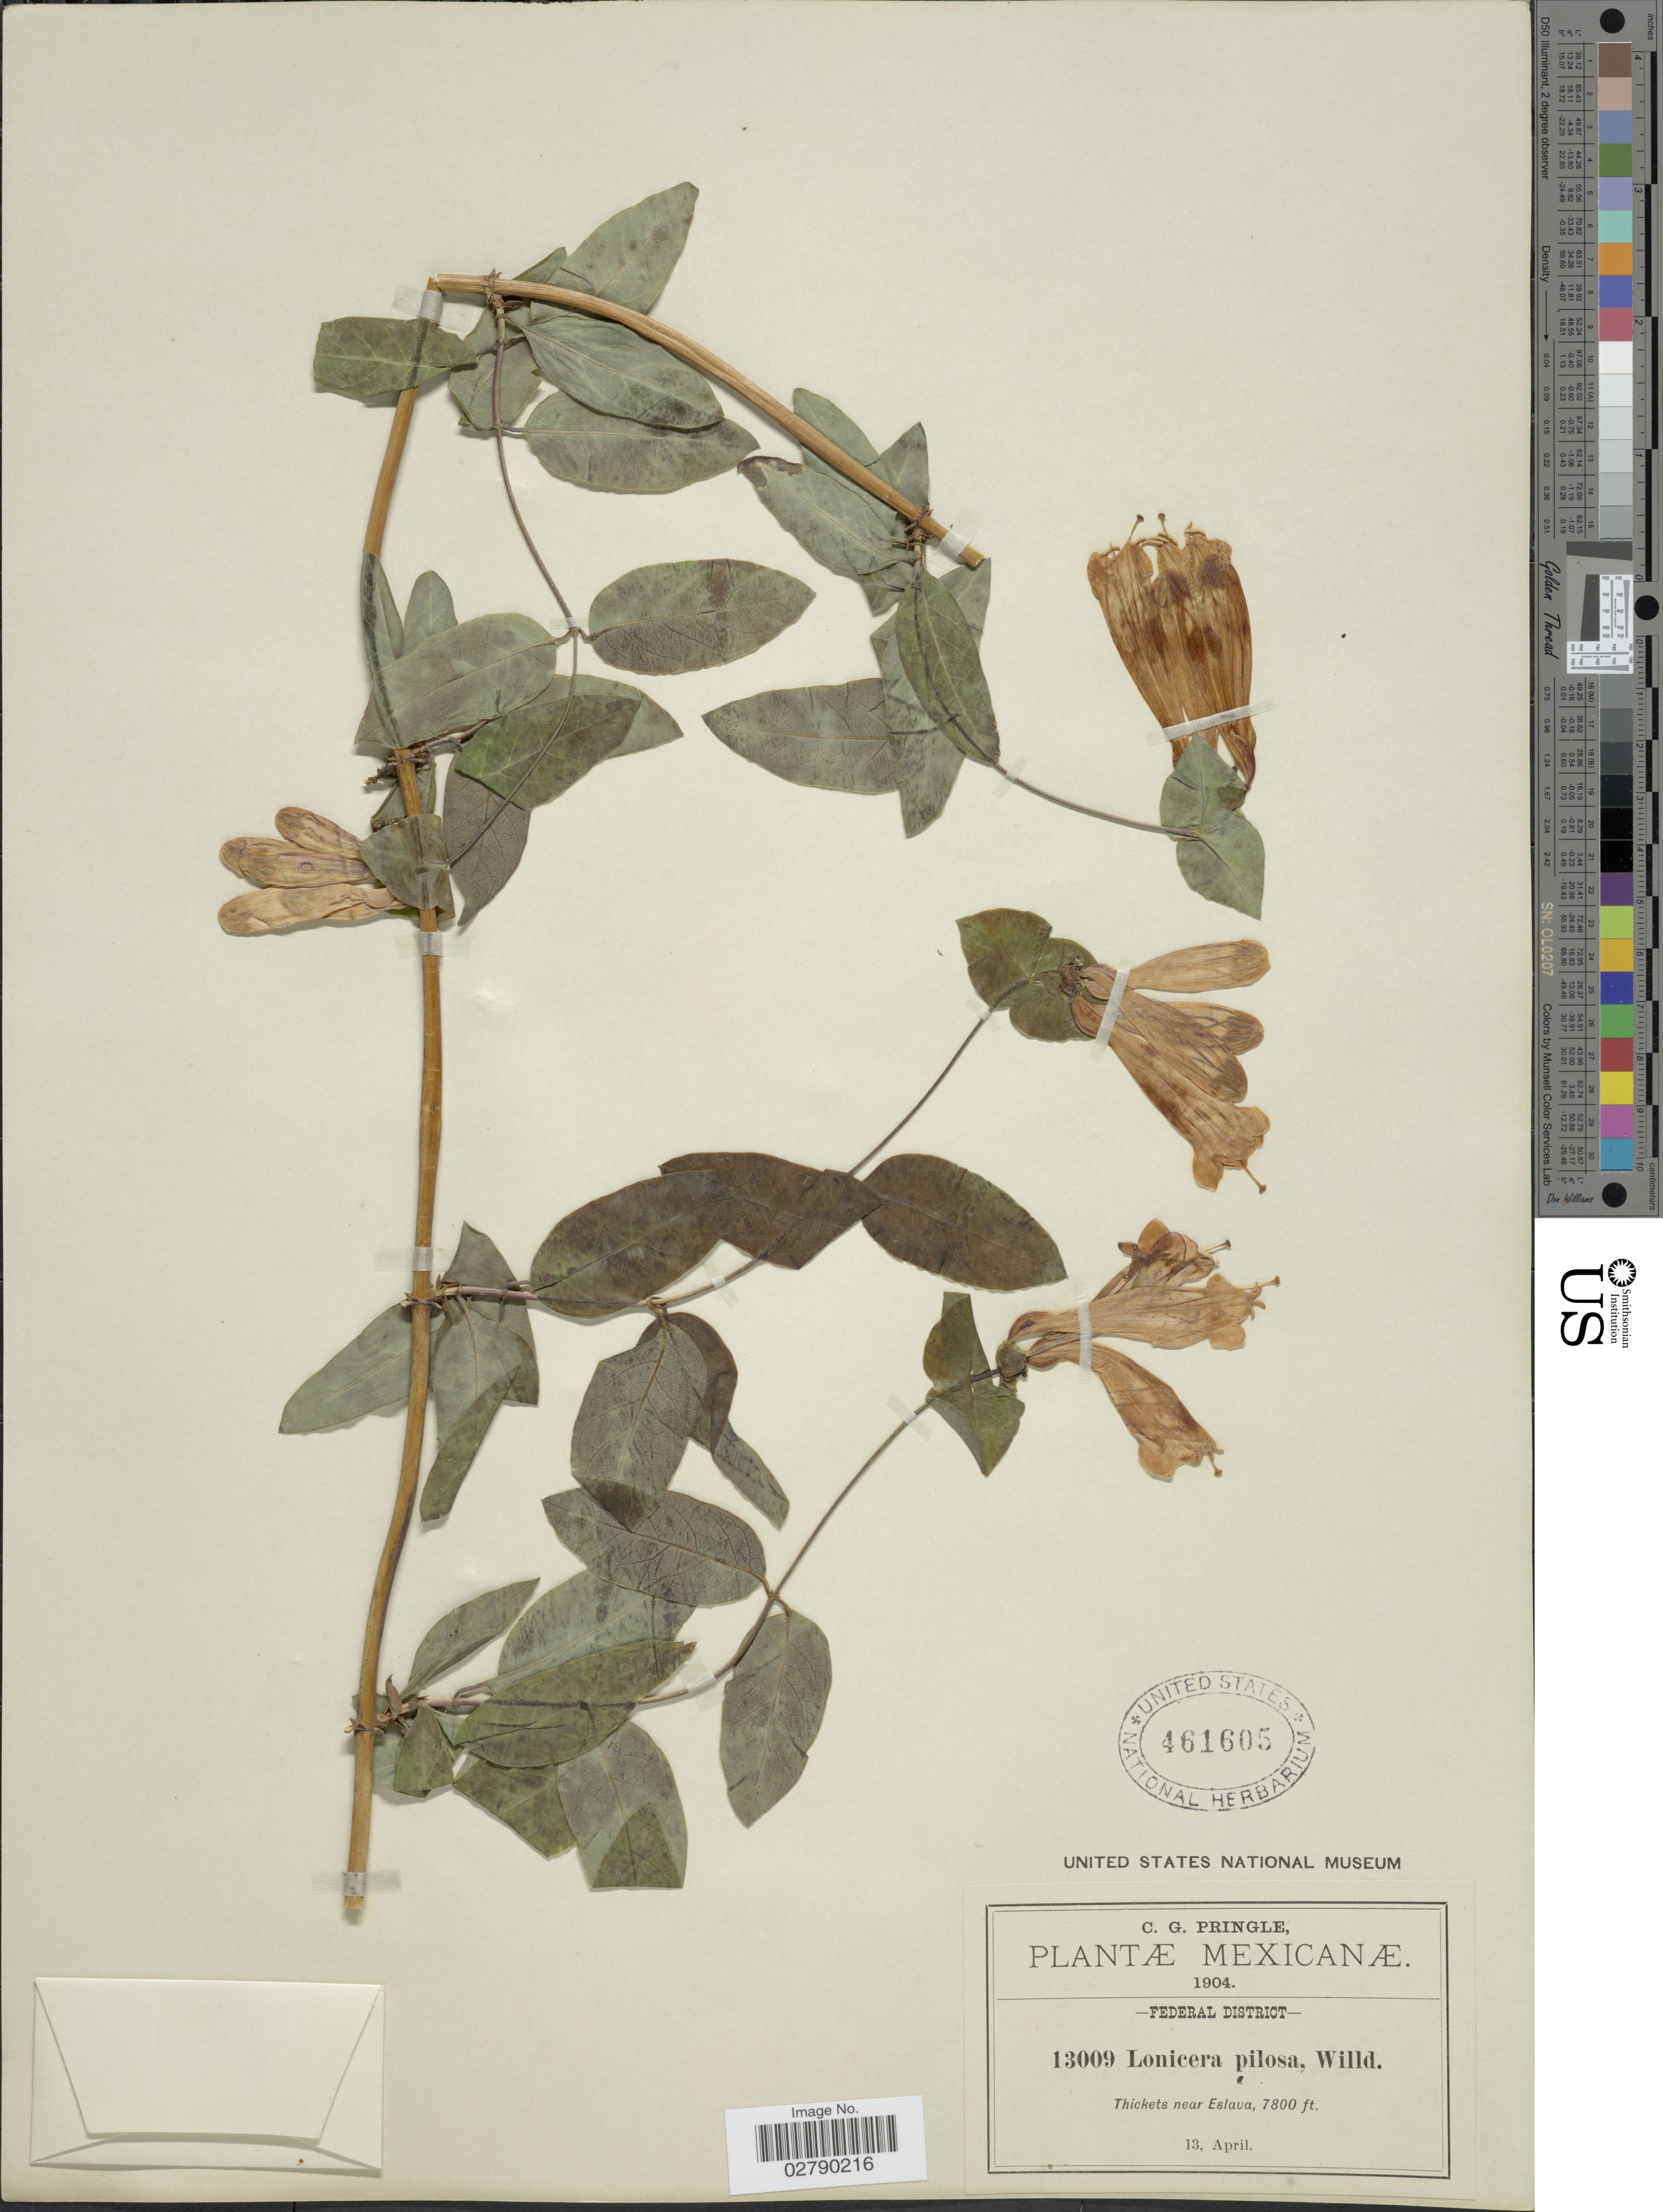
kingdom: Plantae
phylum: Tracheophyta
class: Magnoliopsida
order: Dipsacales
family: Caprifoliaceae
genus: Lonicera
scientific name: Lonicera pilosa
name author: Willd. ex Kunth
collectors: C. G. Pringle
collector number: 13009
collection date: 1904-04-13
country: Mexico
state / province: Distrito Federal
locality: Federal District. Thickets near Eslava.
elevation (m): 2377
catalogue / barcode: US 461605